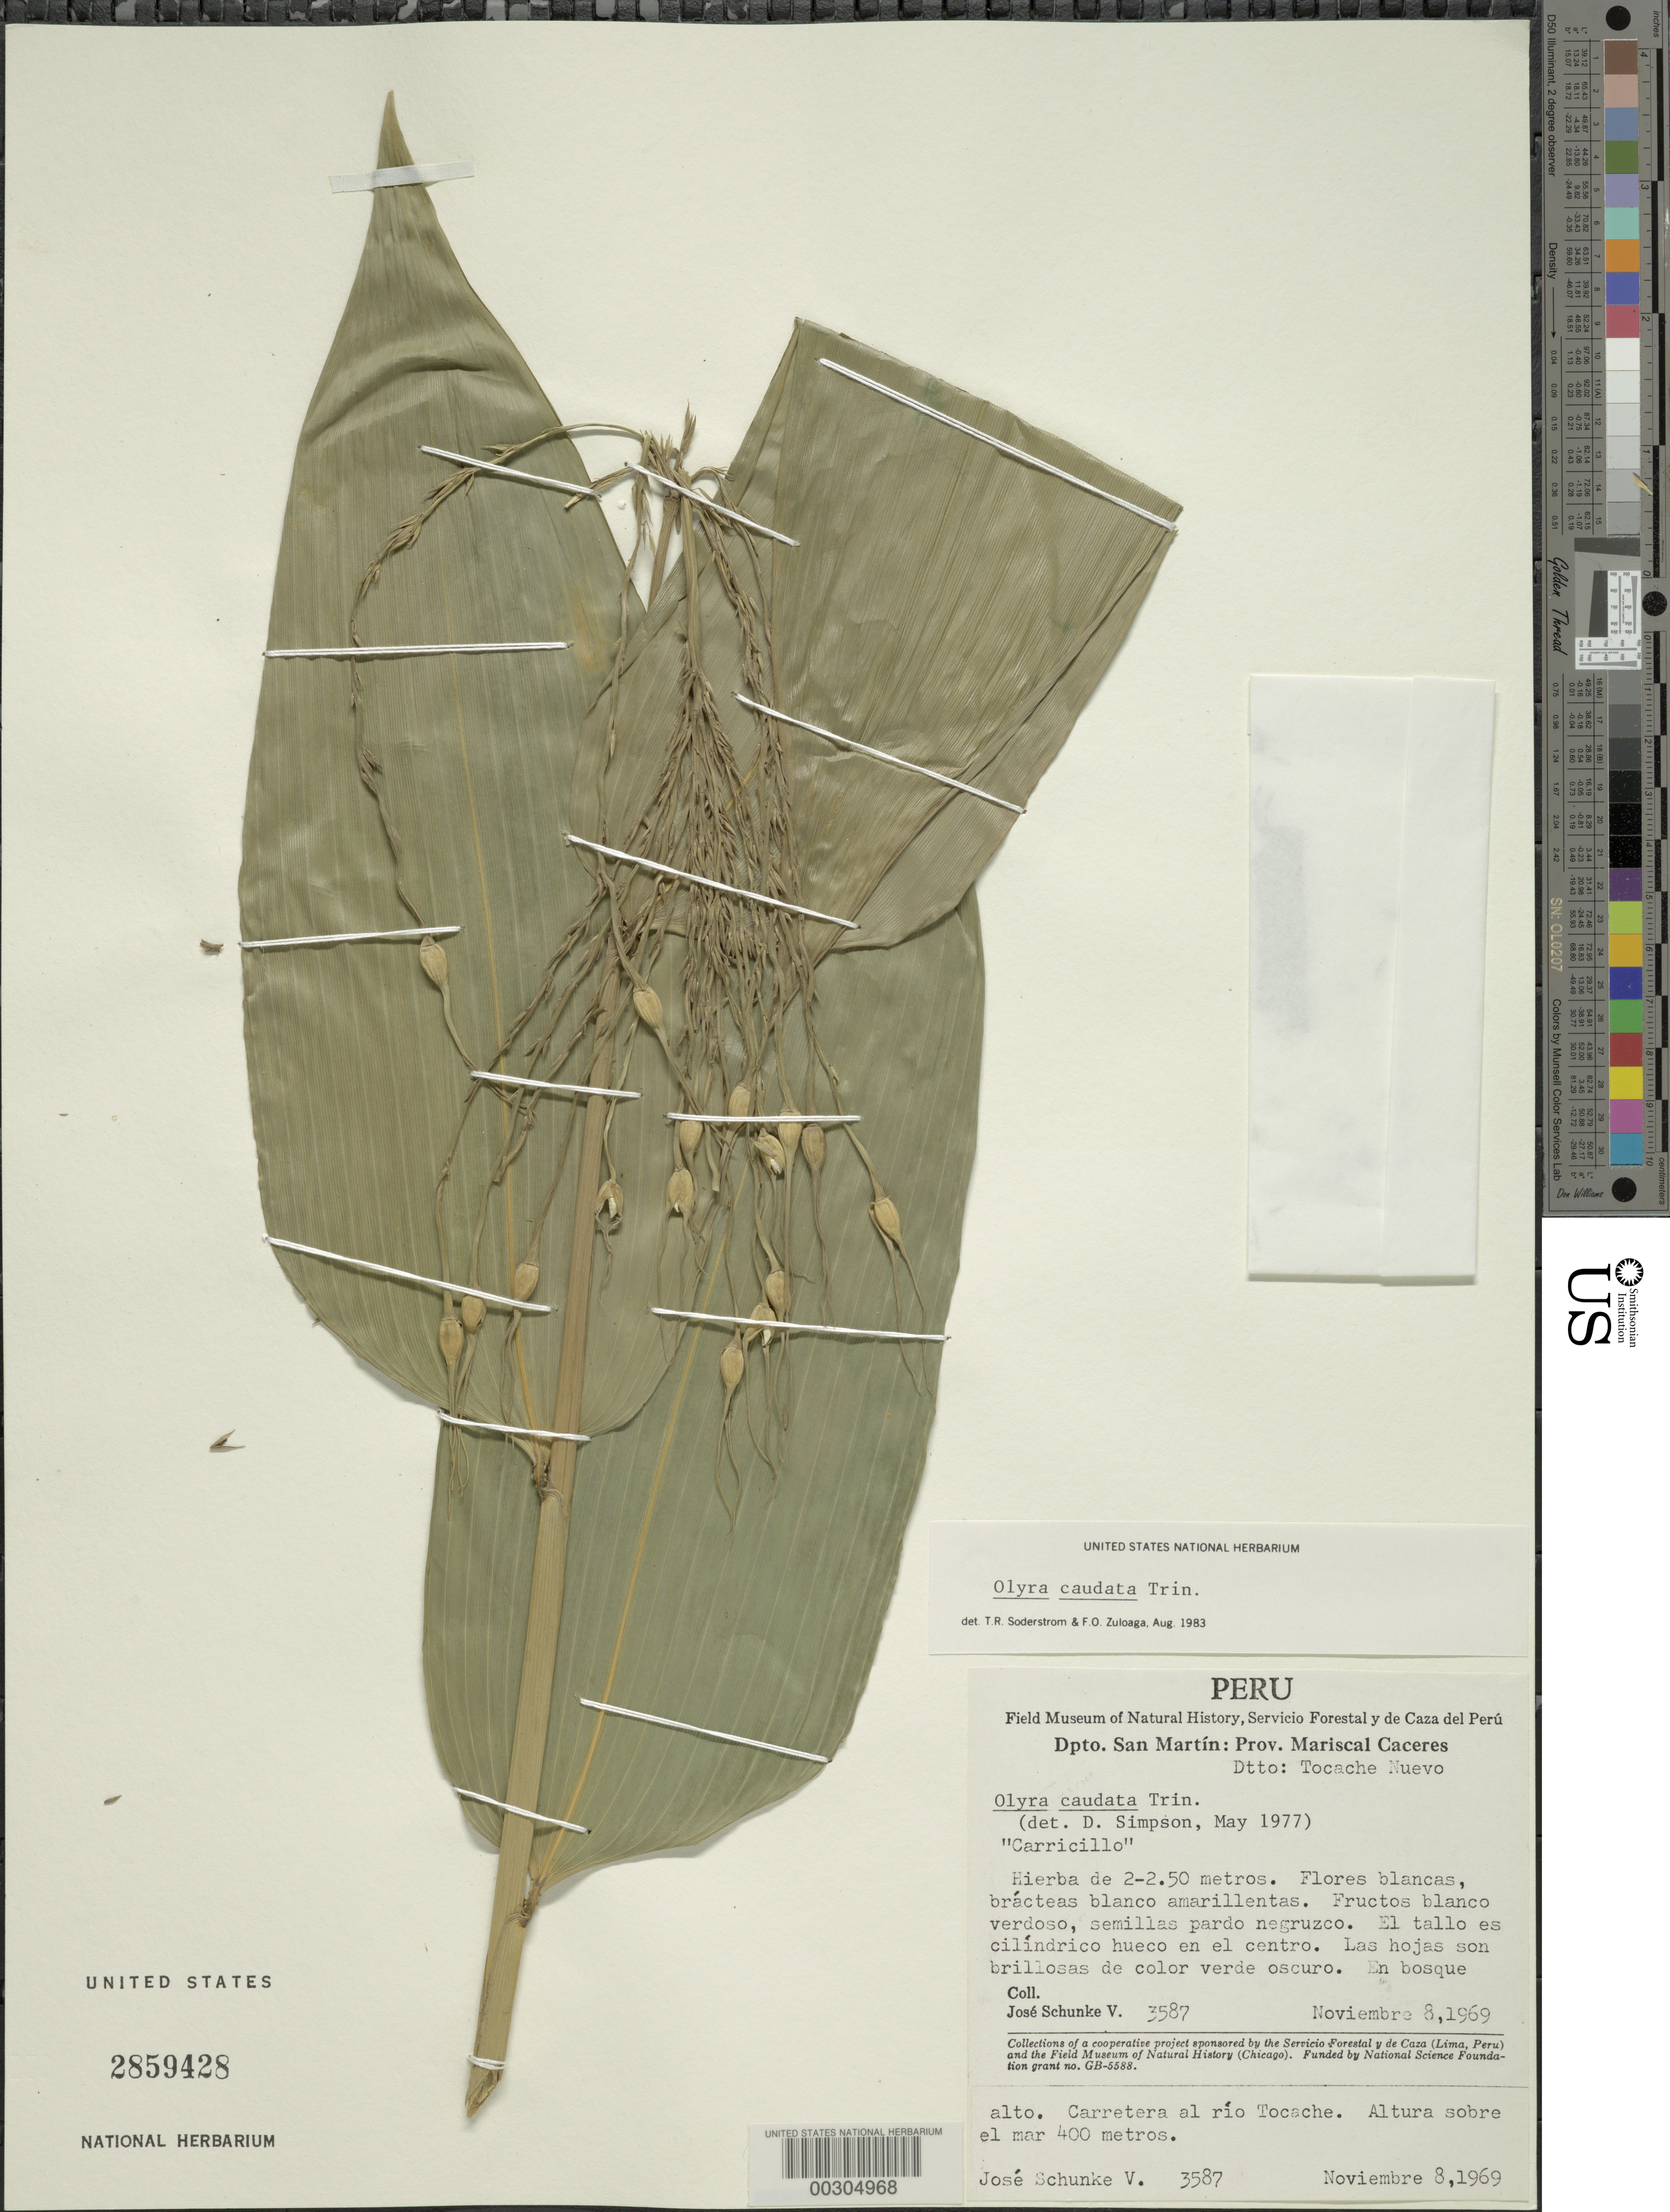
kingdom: Plantae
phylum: Tracheophyta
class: Liliopsida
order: Poales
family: Poaceae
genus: Olyra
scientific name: Olyra caudata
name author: Trin.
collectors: J. Schunke Vigo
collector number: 3587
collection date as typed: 08 Nov 1969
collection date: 1969-11-08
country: Peru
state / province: San Martín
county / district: Mariscal Cáceres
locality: Tocahe nuevo dist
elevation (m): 400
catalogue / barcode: US 2859428